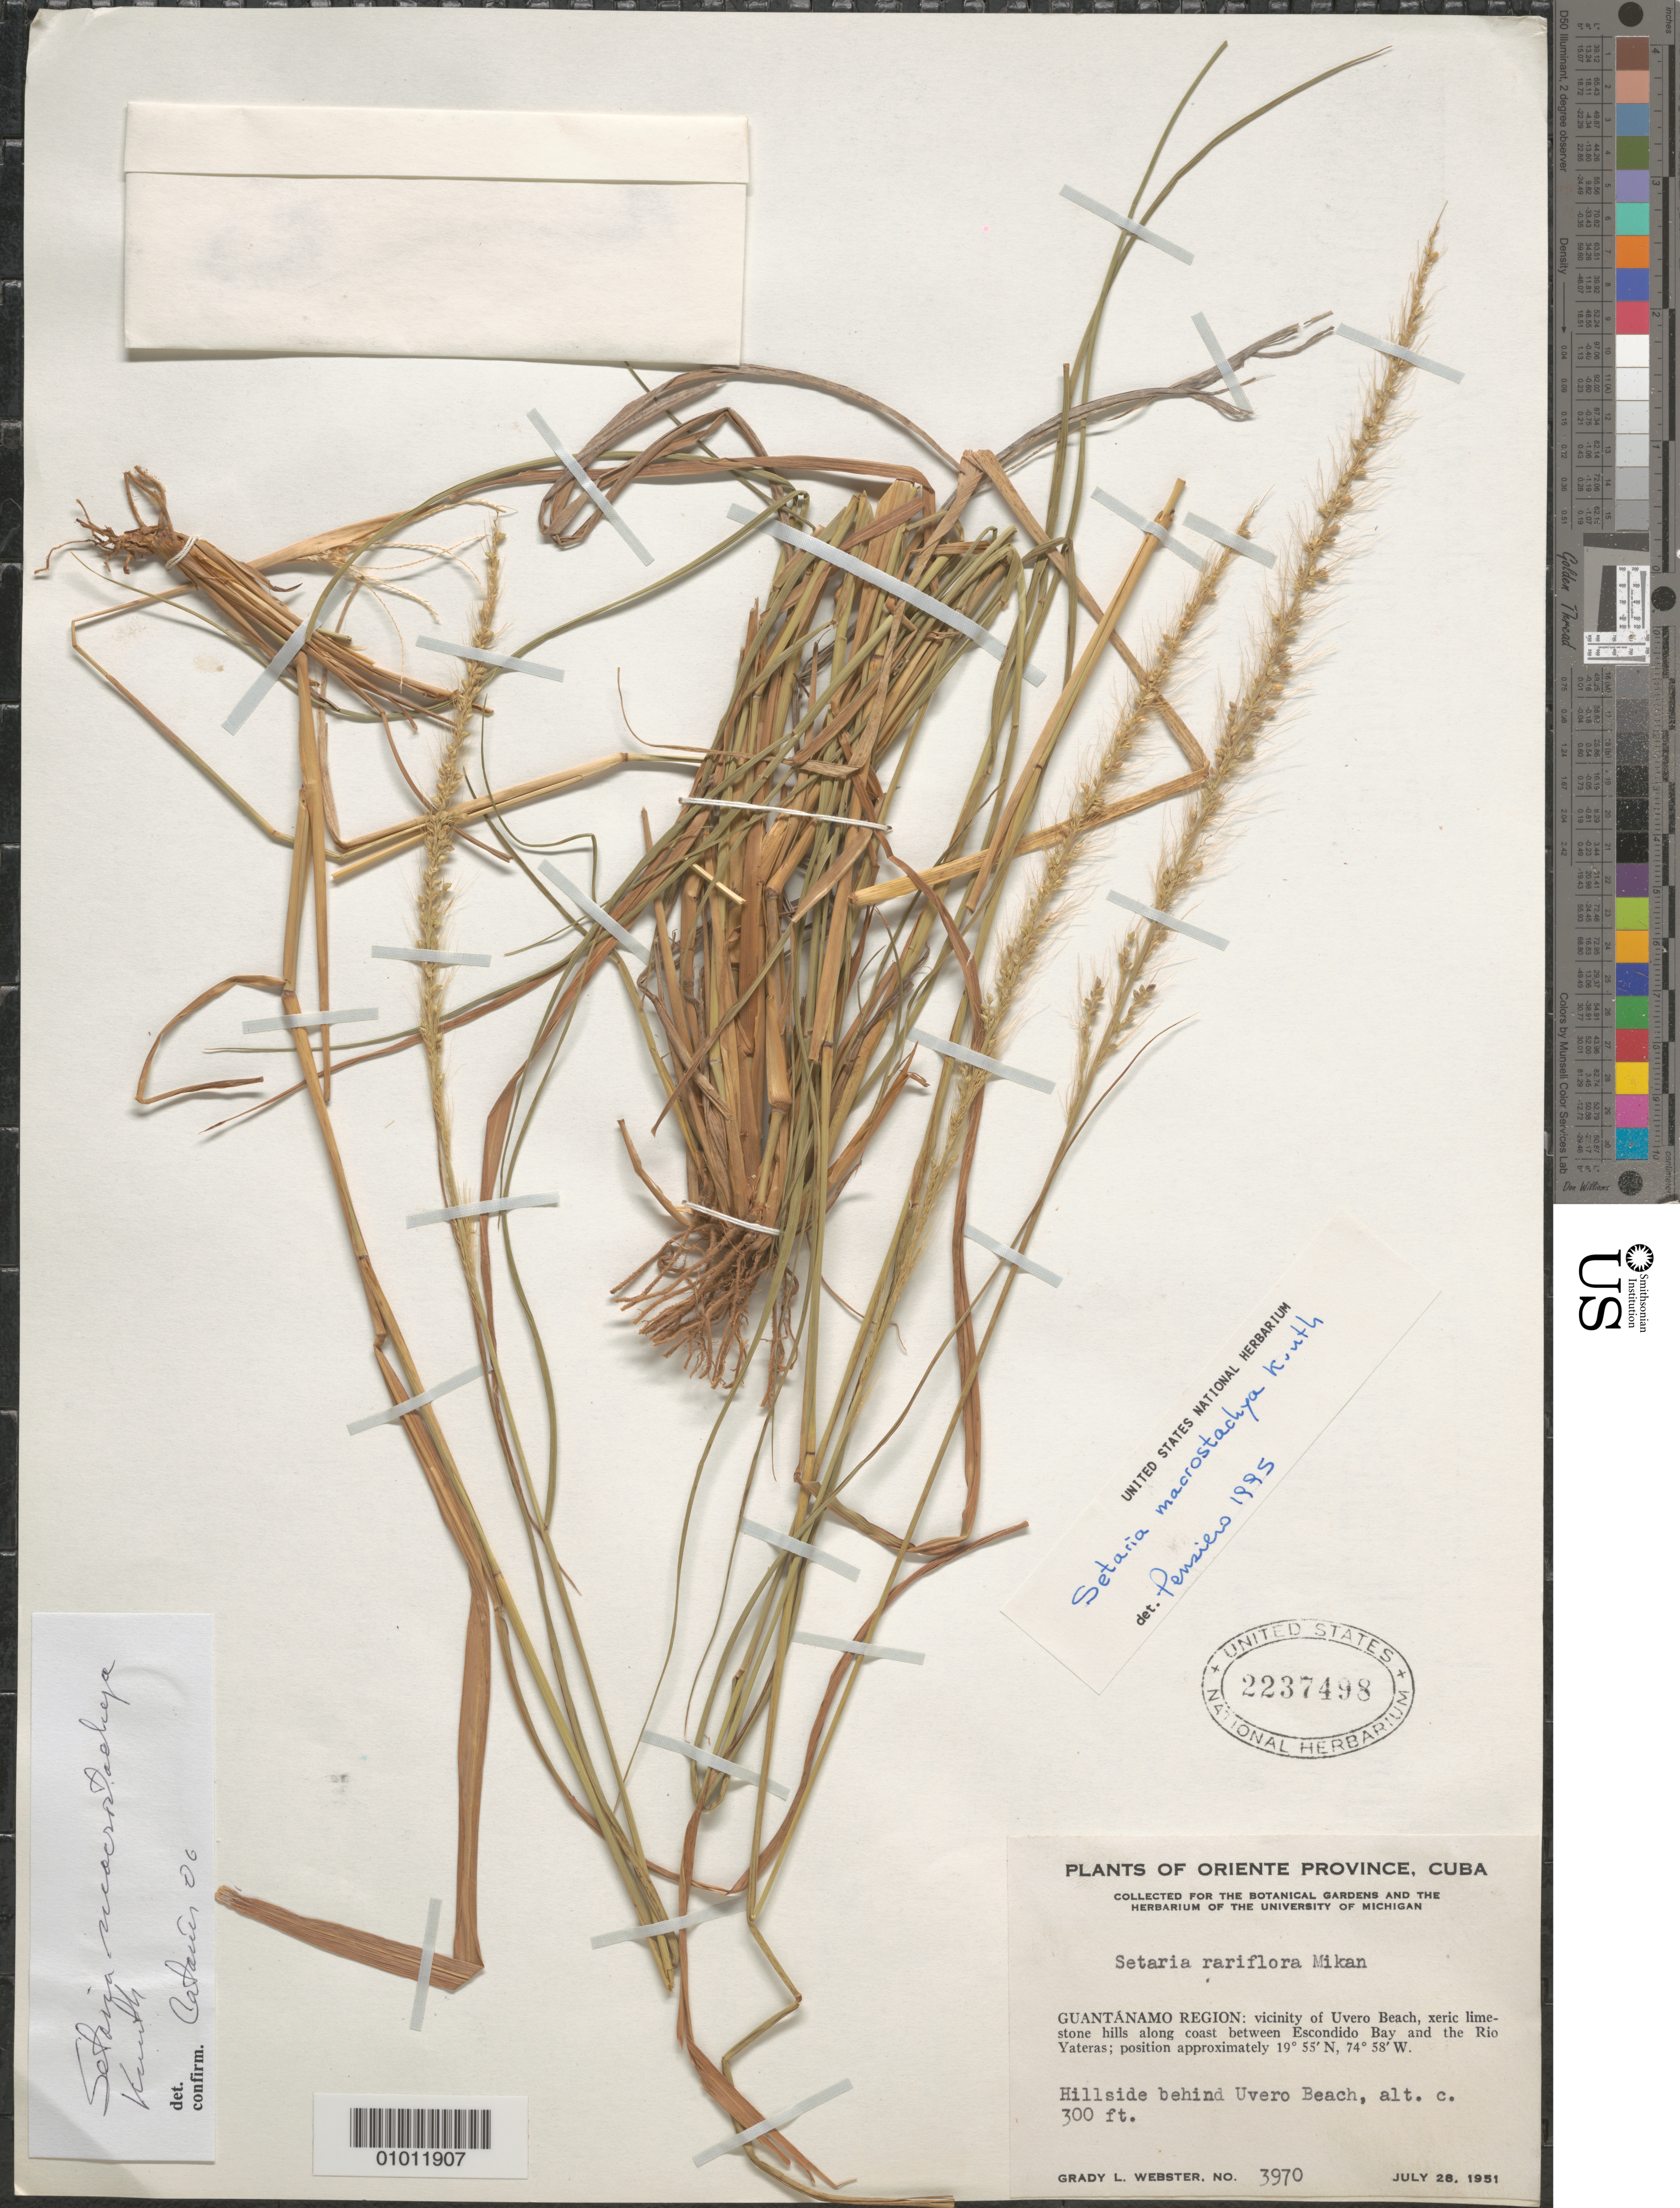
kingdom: Plantae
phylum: Tracheophyta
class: Liliopsida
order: Poales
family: Poaceae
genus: Setaria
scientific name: Setaria macrostachya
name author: Kunth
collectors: G. L. Webster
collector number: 3970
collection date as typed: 28 Jul 1951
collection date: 1951-07-28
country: Cuba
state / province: Oriente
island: Cuba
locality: Hillside behind Uvero Beach, along coast between Escondido Bay and the Rio Yateras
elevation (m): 91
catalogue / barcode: US 2237498